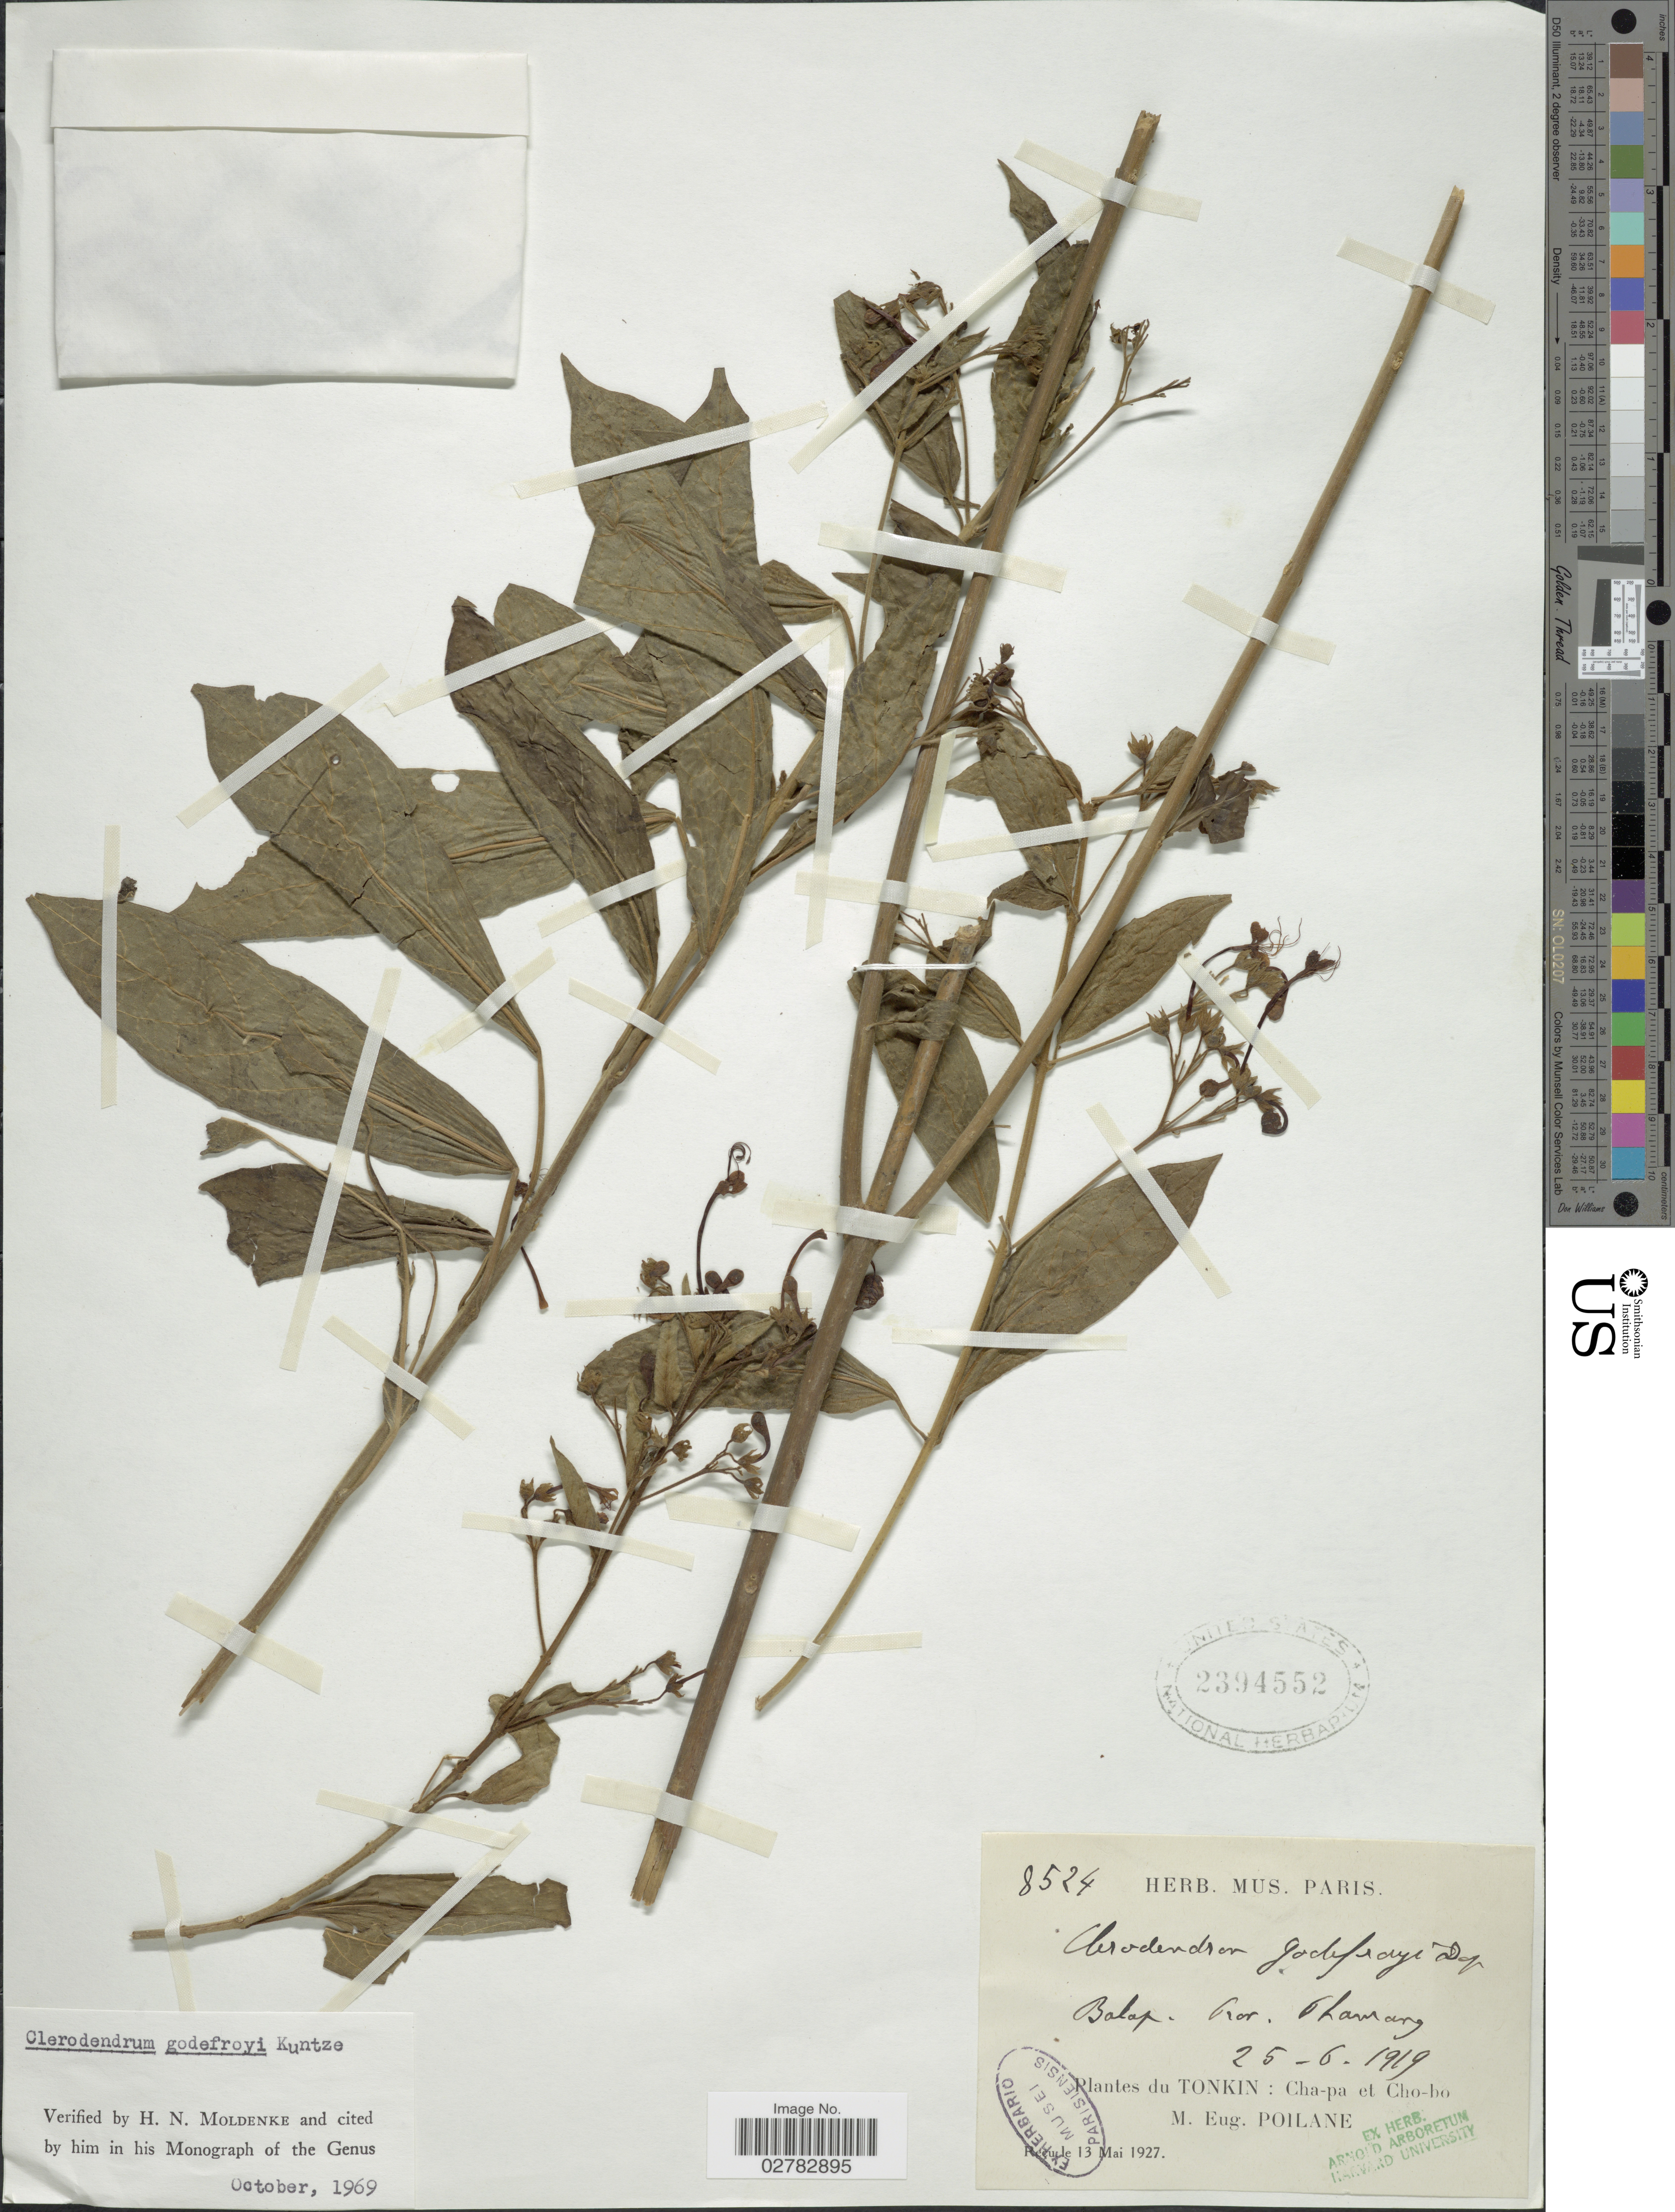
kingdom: Plantae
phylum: Tracheophyta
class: Magnoliopsida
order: Lamiales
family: Lamiaceae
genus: Clerodendrum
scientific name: Clerodendrum godefroyi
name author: Kuntze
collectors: E. Poilane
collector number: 8524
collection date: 1919-06-25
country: Vietnam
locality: Balap. Prov. Phamang. Tonkin: Cha-pa et Cho-bo.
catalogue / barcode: US 2394552